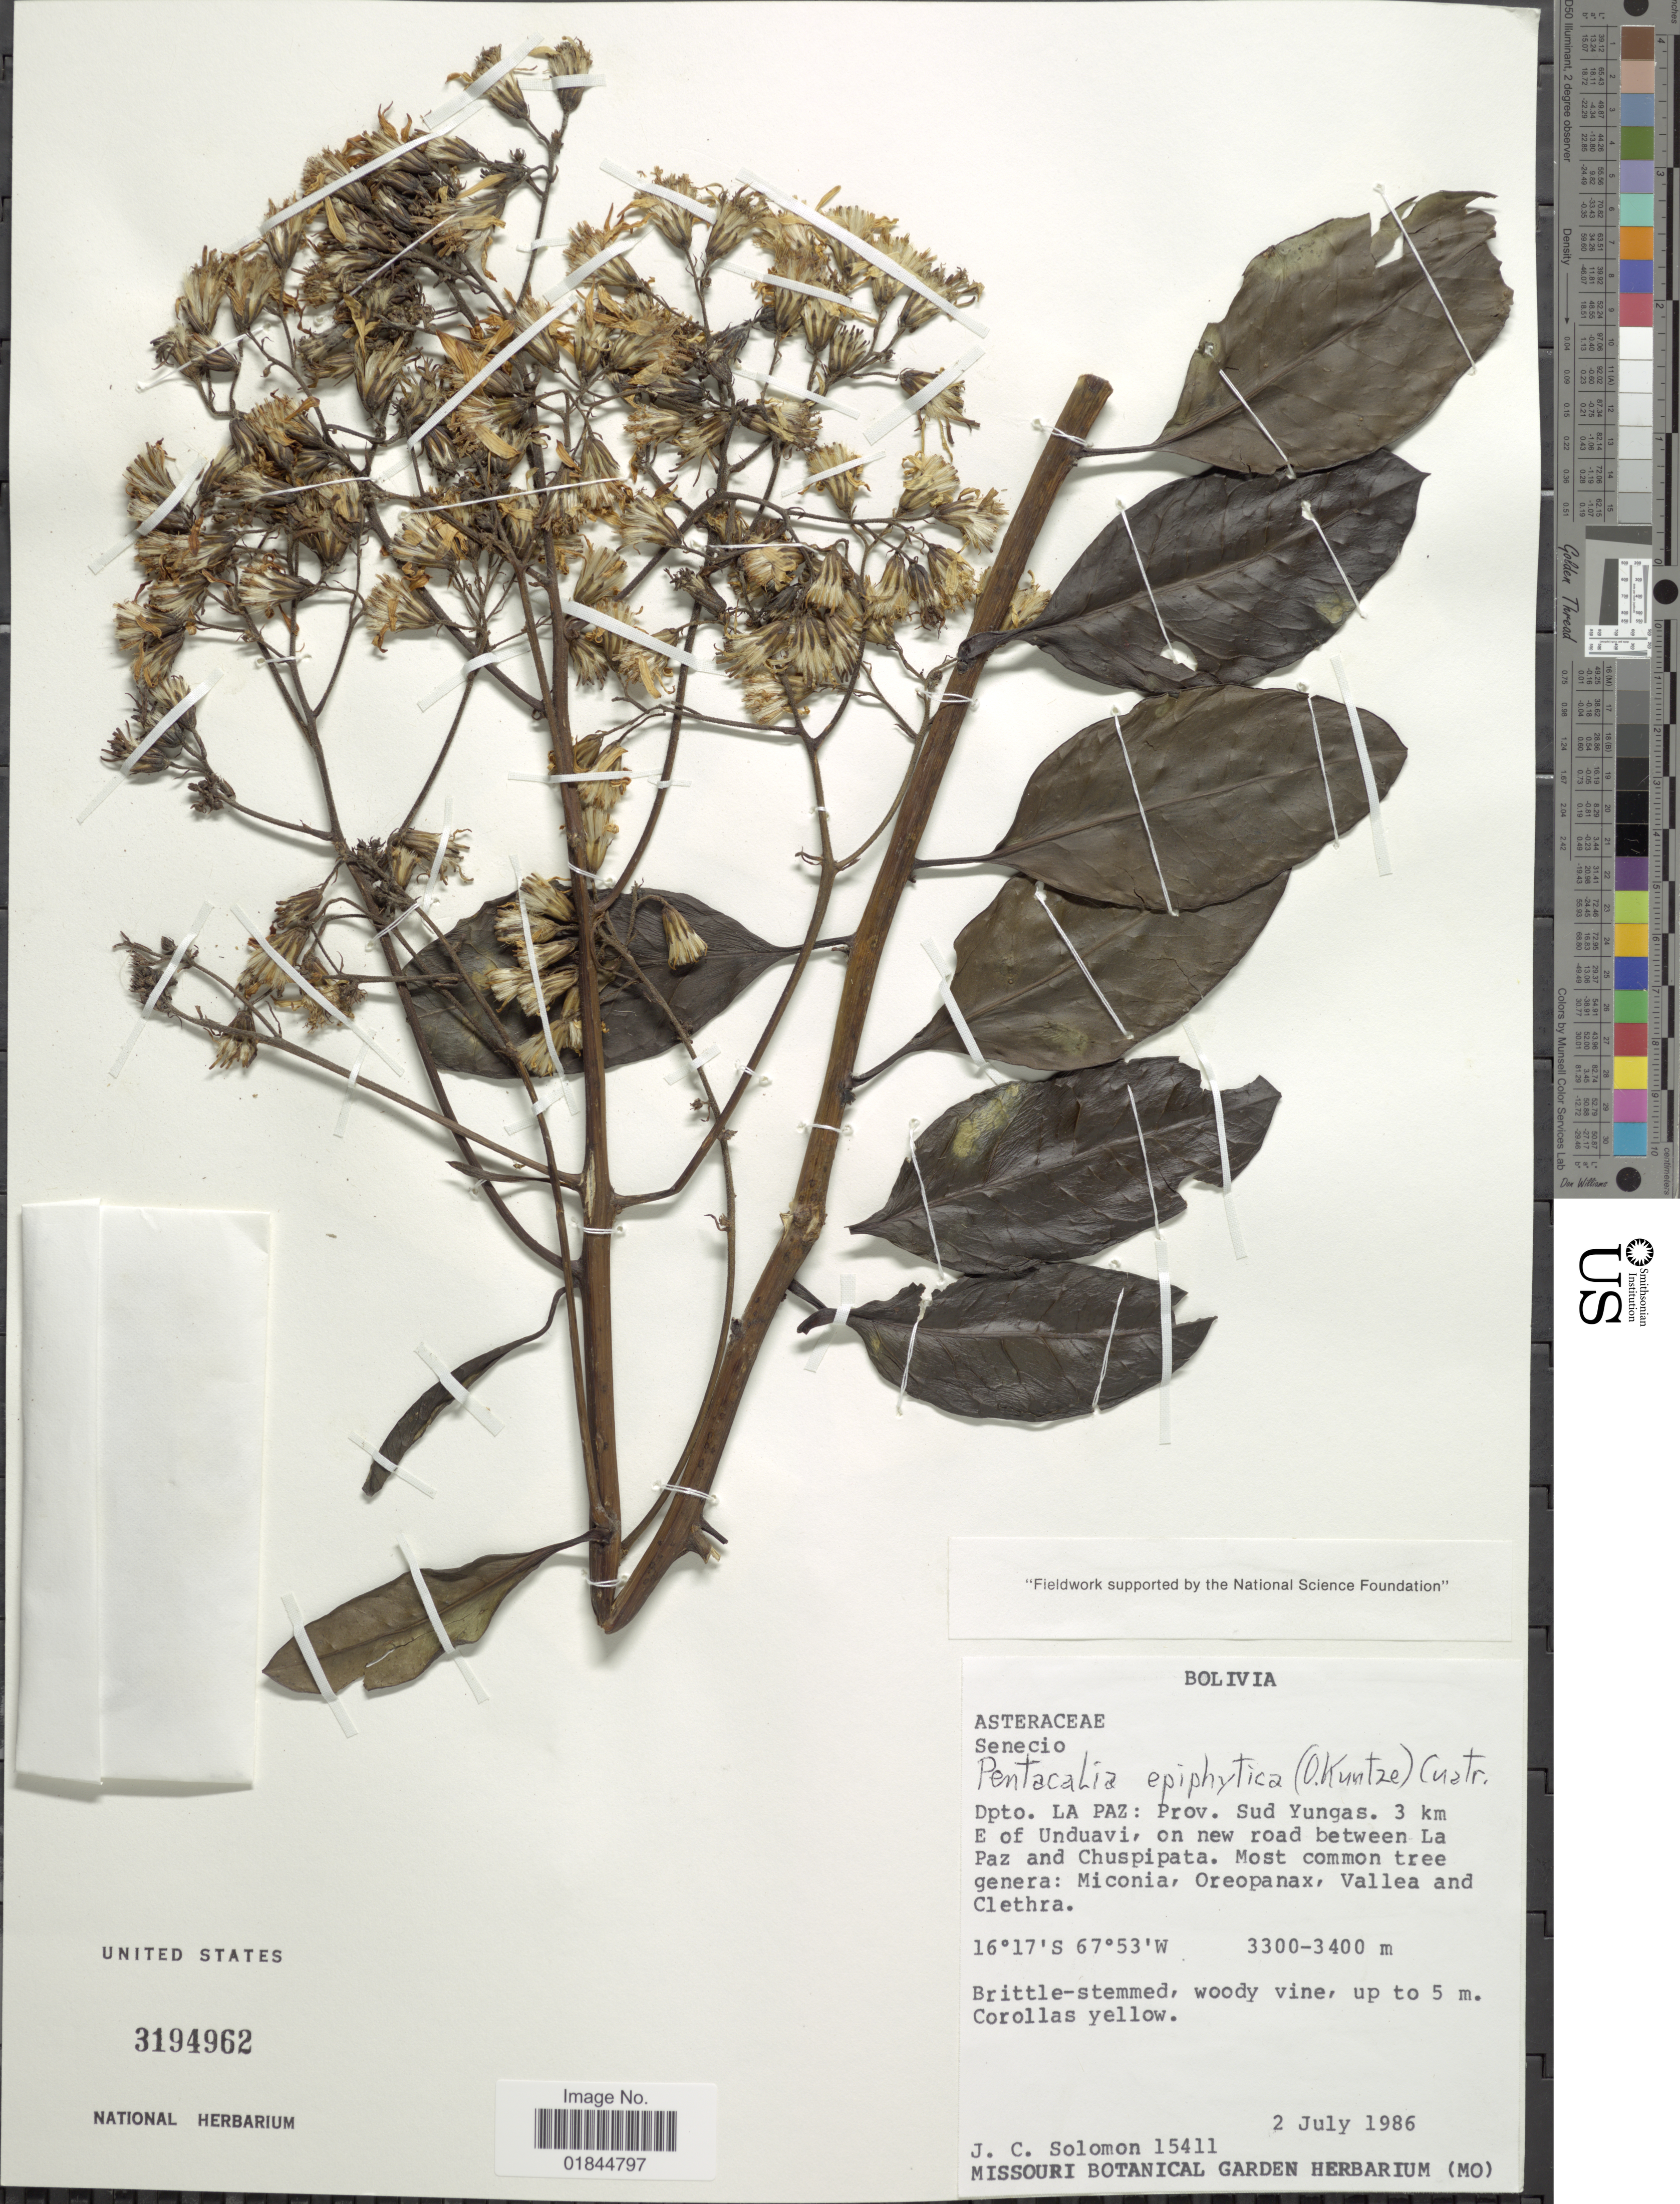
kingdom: Plantae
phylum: Tracheophyta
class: Magnoliopsida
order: Asterales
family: Asteraceae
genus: Pentacalia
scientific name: Pentacalia epiphytica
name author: (Kuntze) Cuatrec.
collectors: J. C. Solomon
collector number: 15411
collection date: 1986-07-02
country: Bolivia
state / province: La Paz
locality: Dpto. La Paz: Prov. Sud Yungas. 3 km E of Unduavi, on new road between La Paz and Chuspipata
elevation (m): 3300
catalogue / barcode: US 3194962